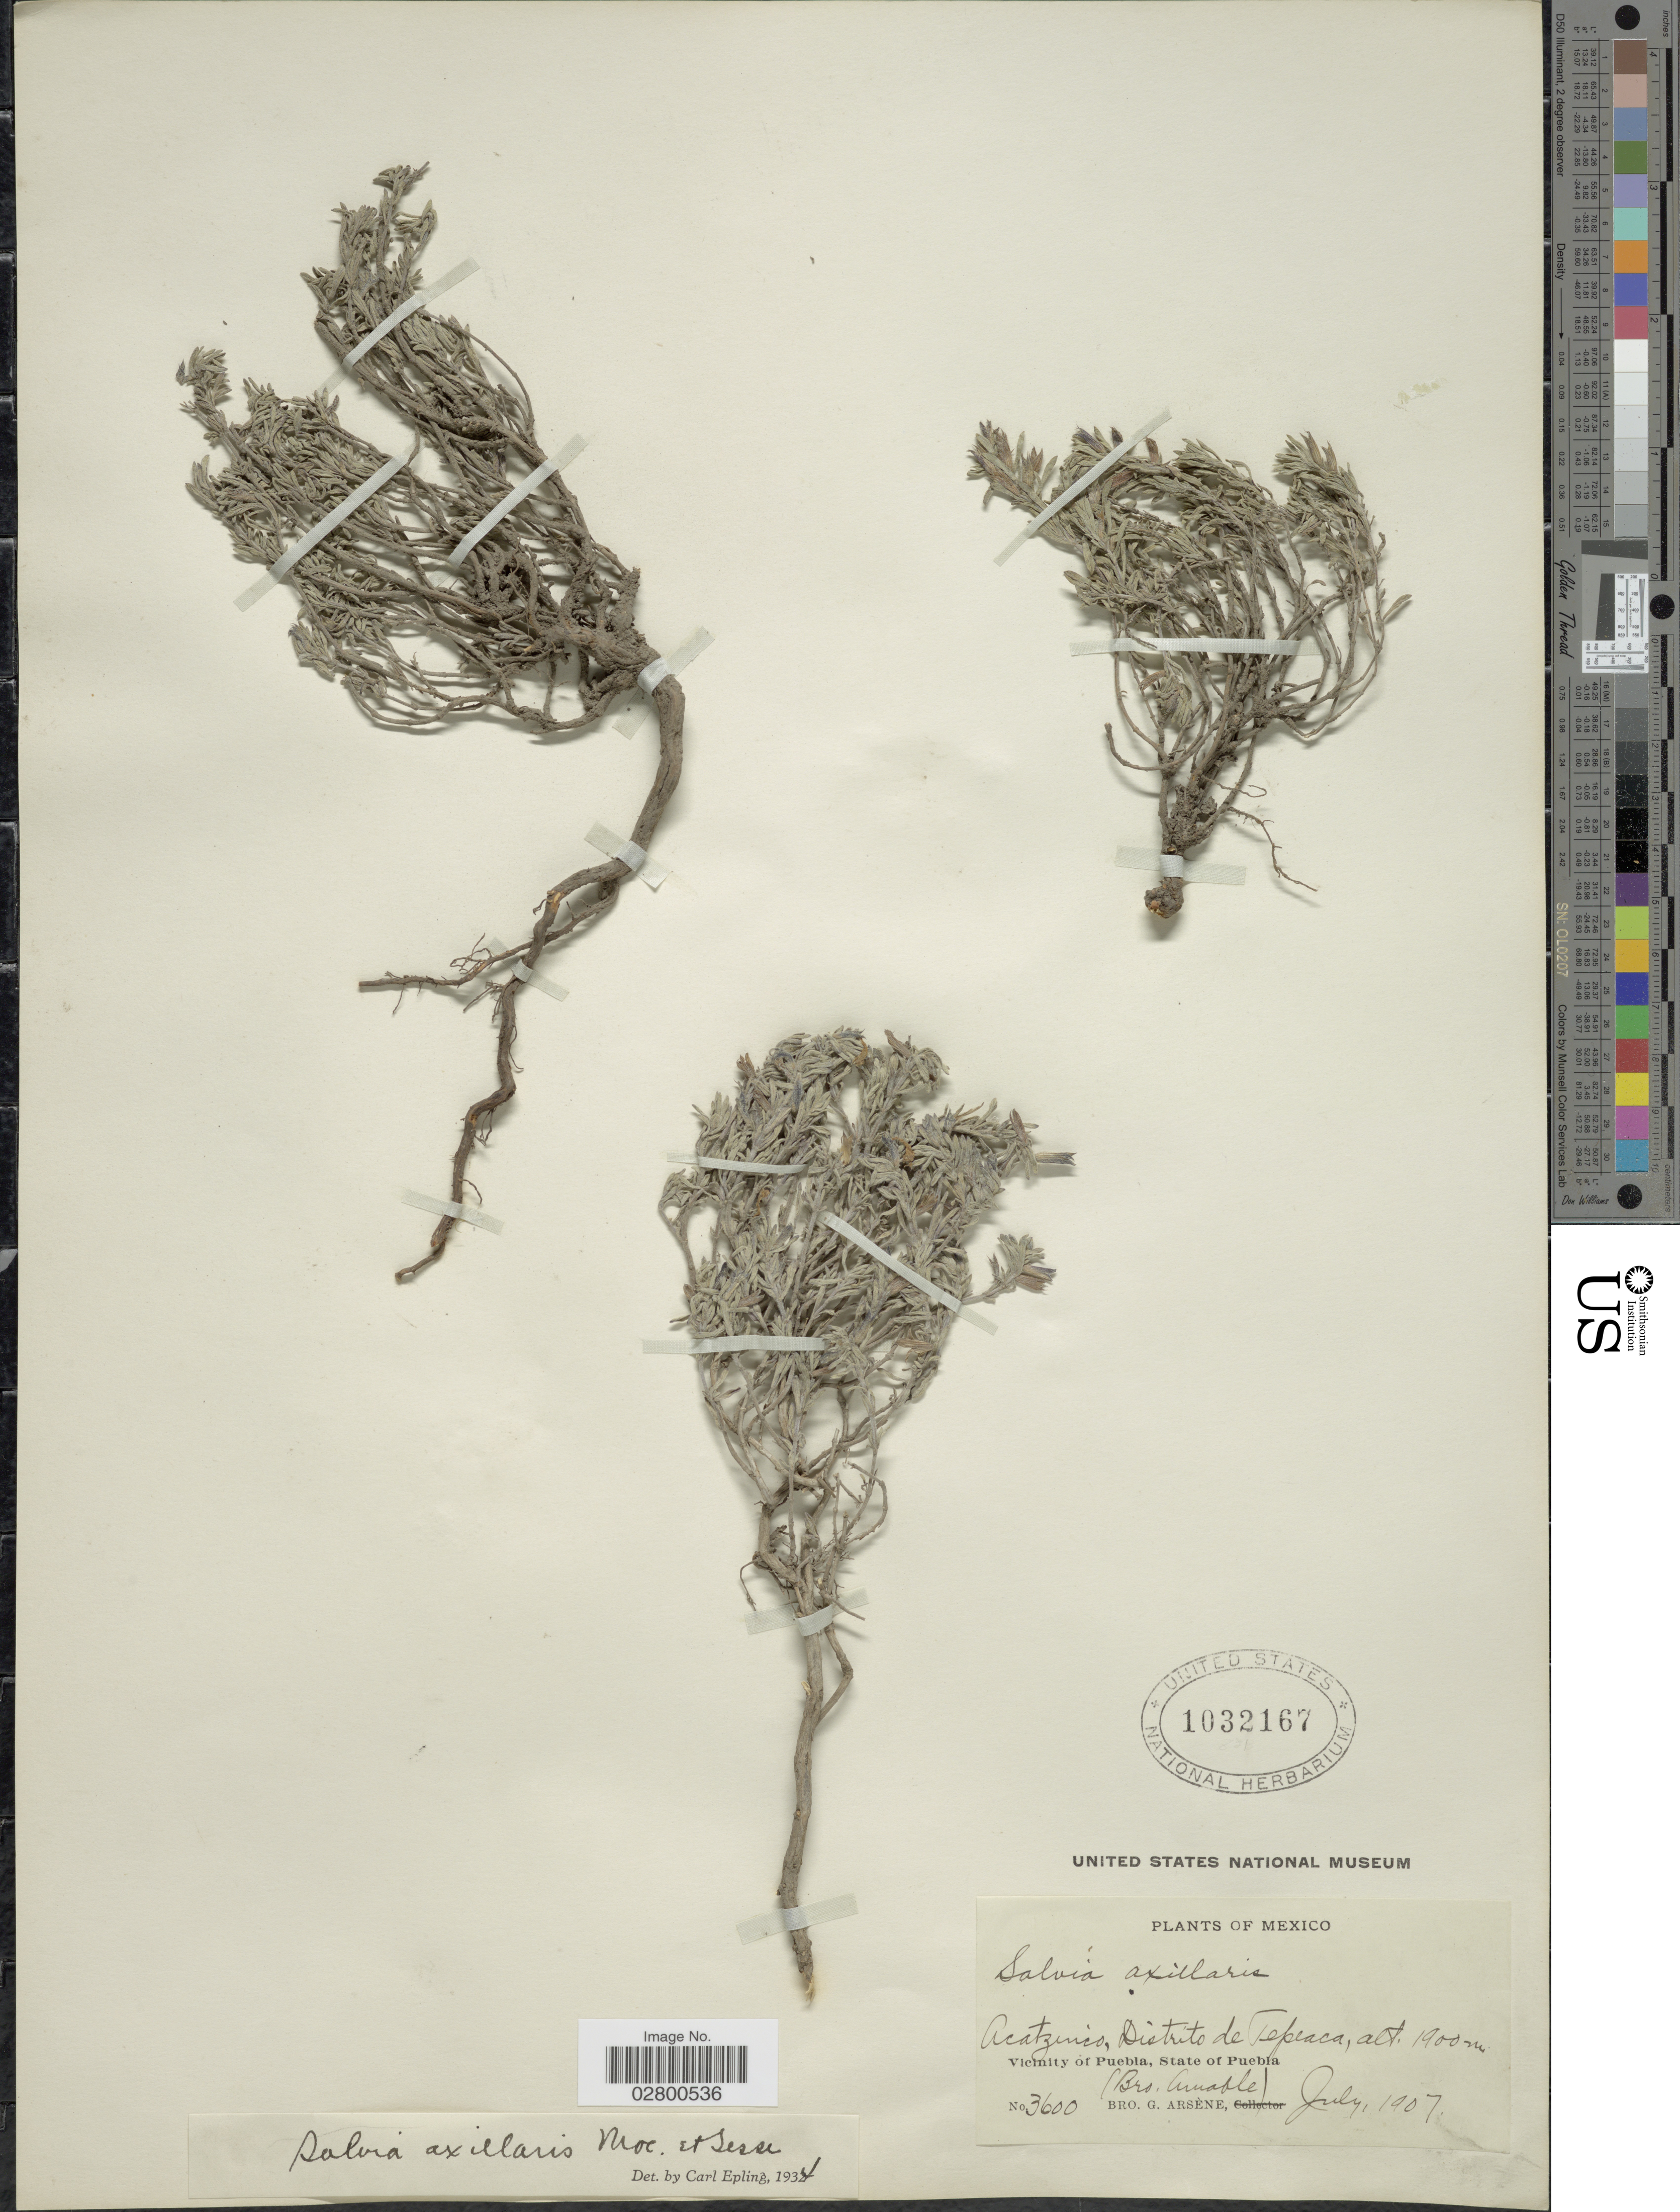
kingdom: Plantae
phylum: Tracheophyta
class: Magnoliopsida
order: Lamiales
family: Lamiaceae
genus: Salvia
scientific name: Salvia axillaris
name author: Moc. & Sessé ex Benth.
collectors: B. Amable & B. Amable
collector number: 3600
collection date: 1907-07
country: Mexico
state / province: Puebla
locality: Acatzinco, Districto de Tepeaca. Vicinity of Puebla.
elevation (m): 1900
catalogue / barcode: US 1032167